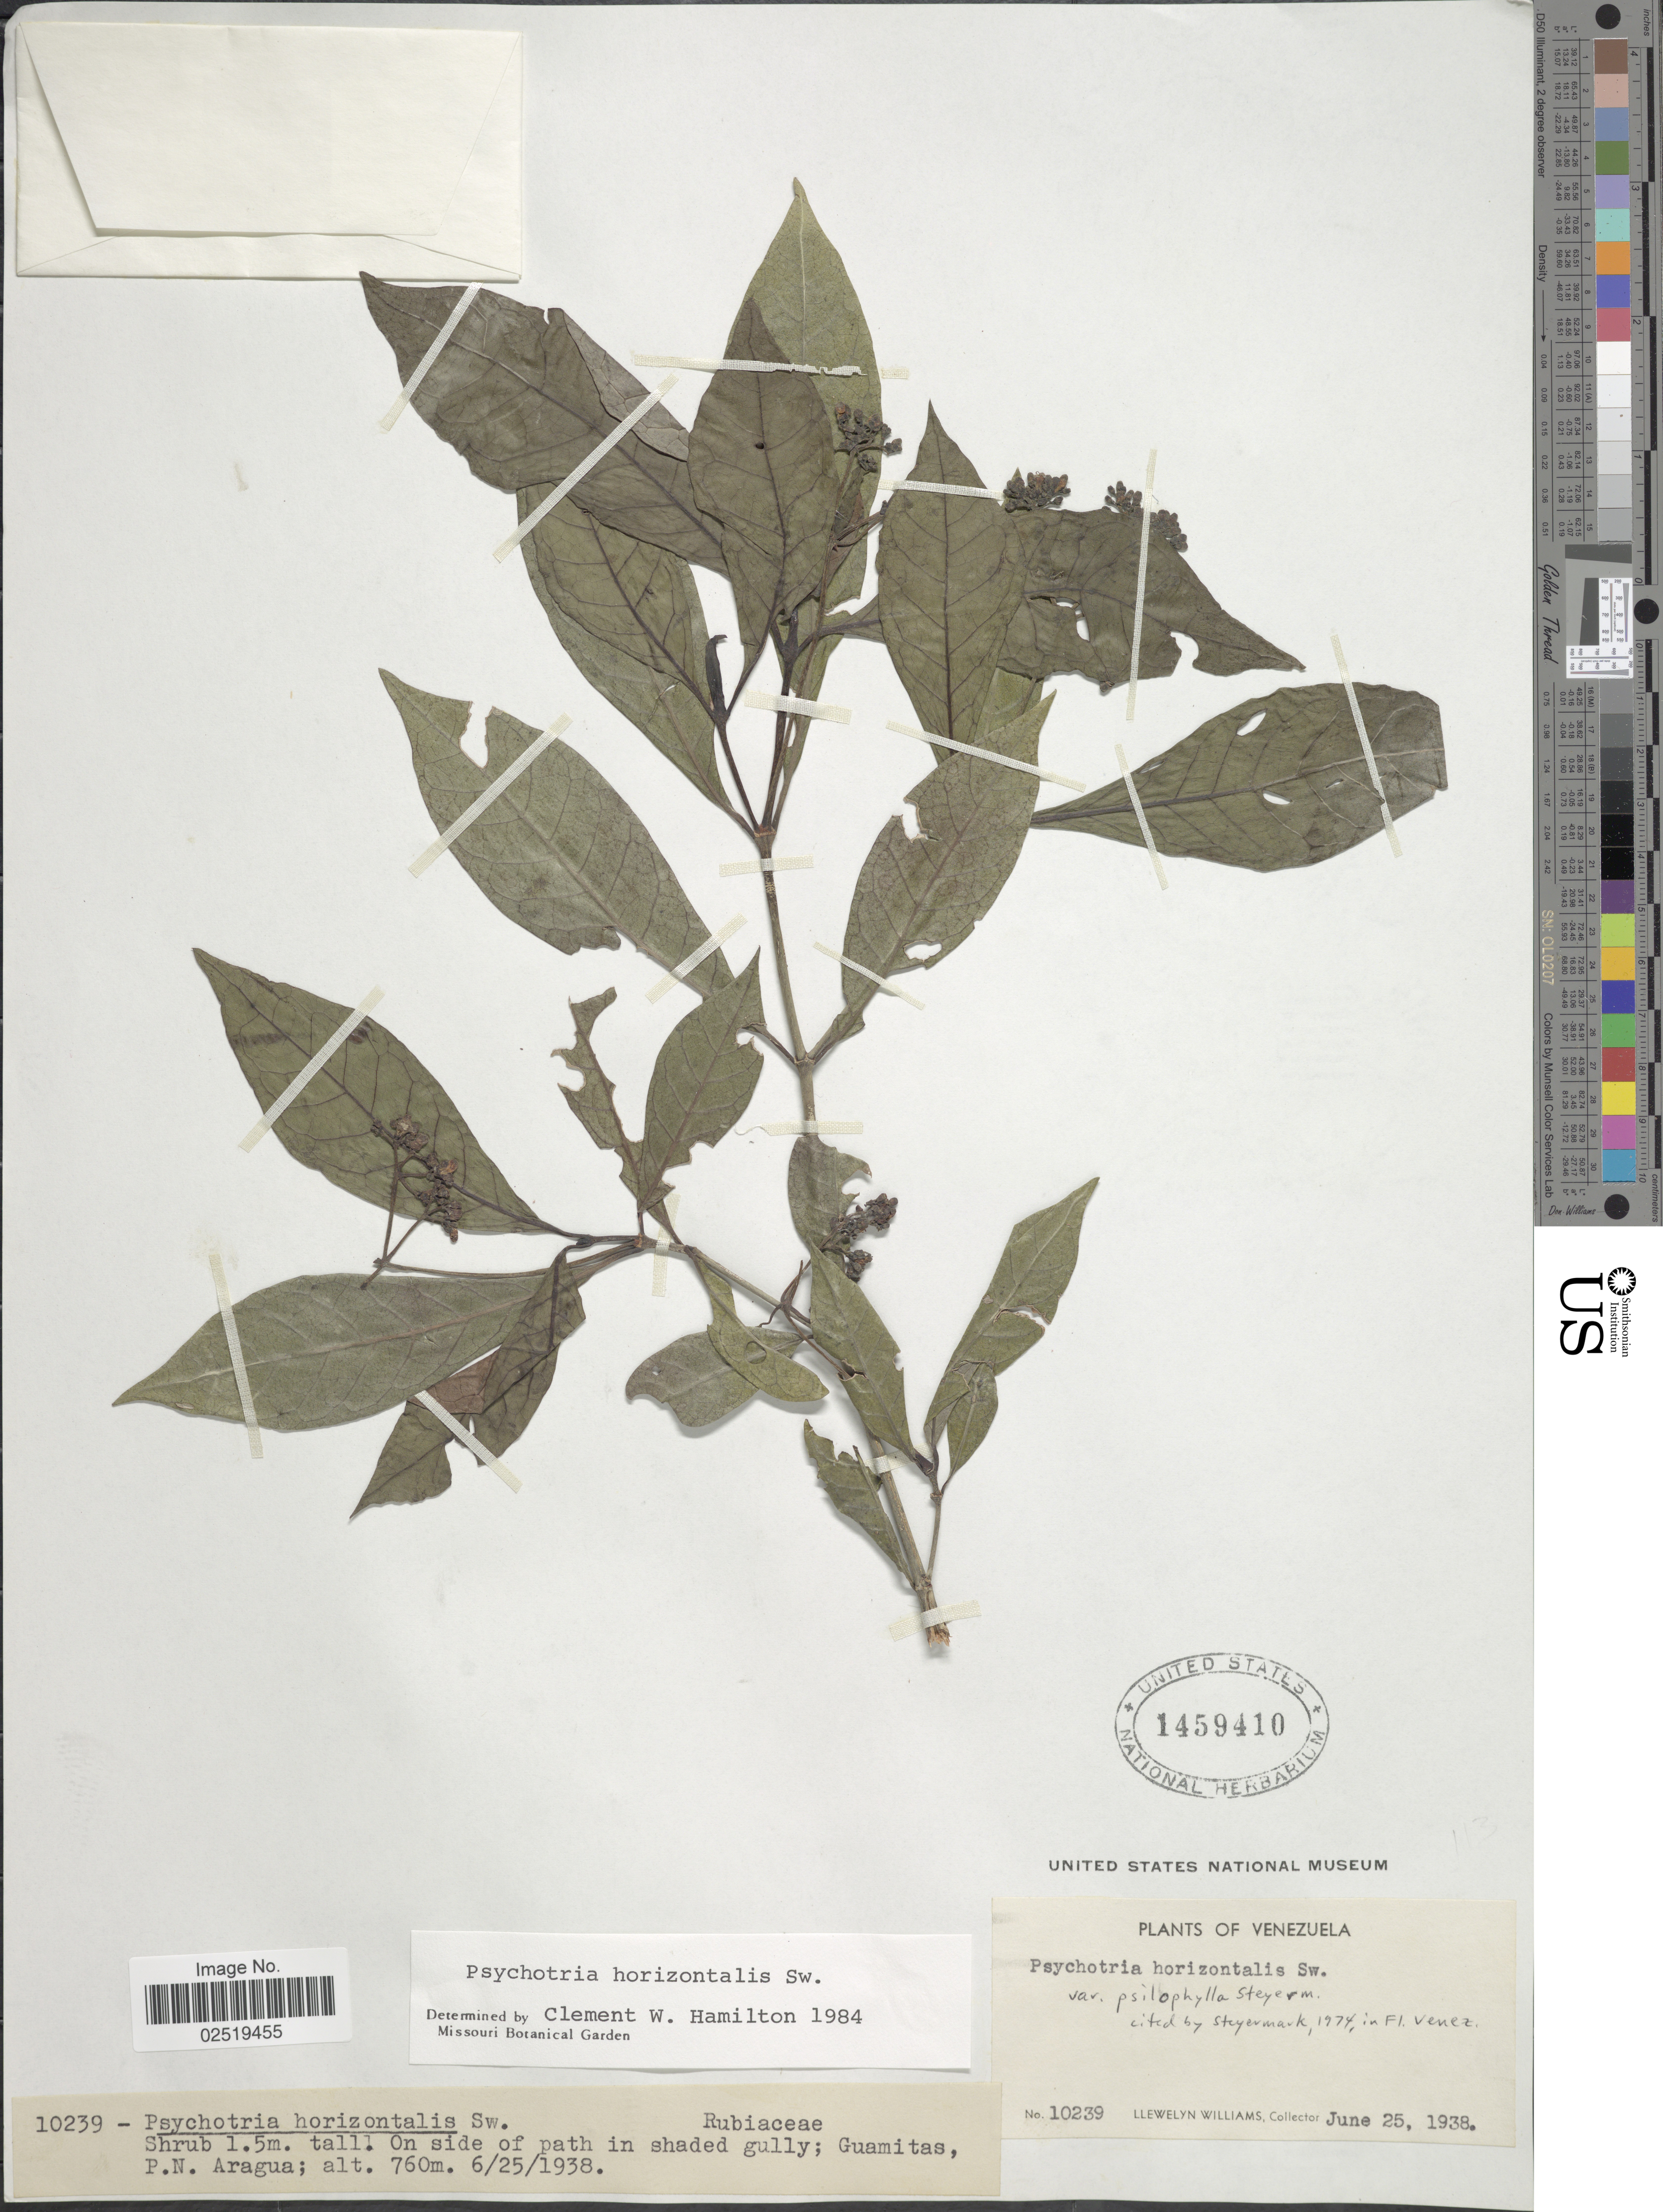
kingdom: Plantae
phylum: Tracheophyta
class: Magnoliopsida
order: Gentianales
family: Rubiaceae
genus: Psychotria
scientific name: Psychotria horizontalis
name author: Sw.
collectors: Ll. Williams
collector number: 10239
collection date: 1938-06-25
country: Venezuela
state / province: Aragua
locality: On side of parth in shaded gully; Guamitas P.N. Aragua.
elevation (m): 760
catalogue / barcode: US 1459410